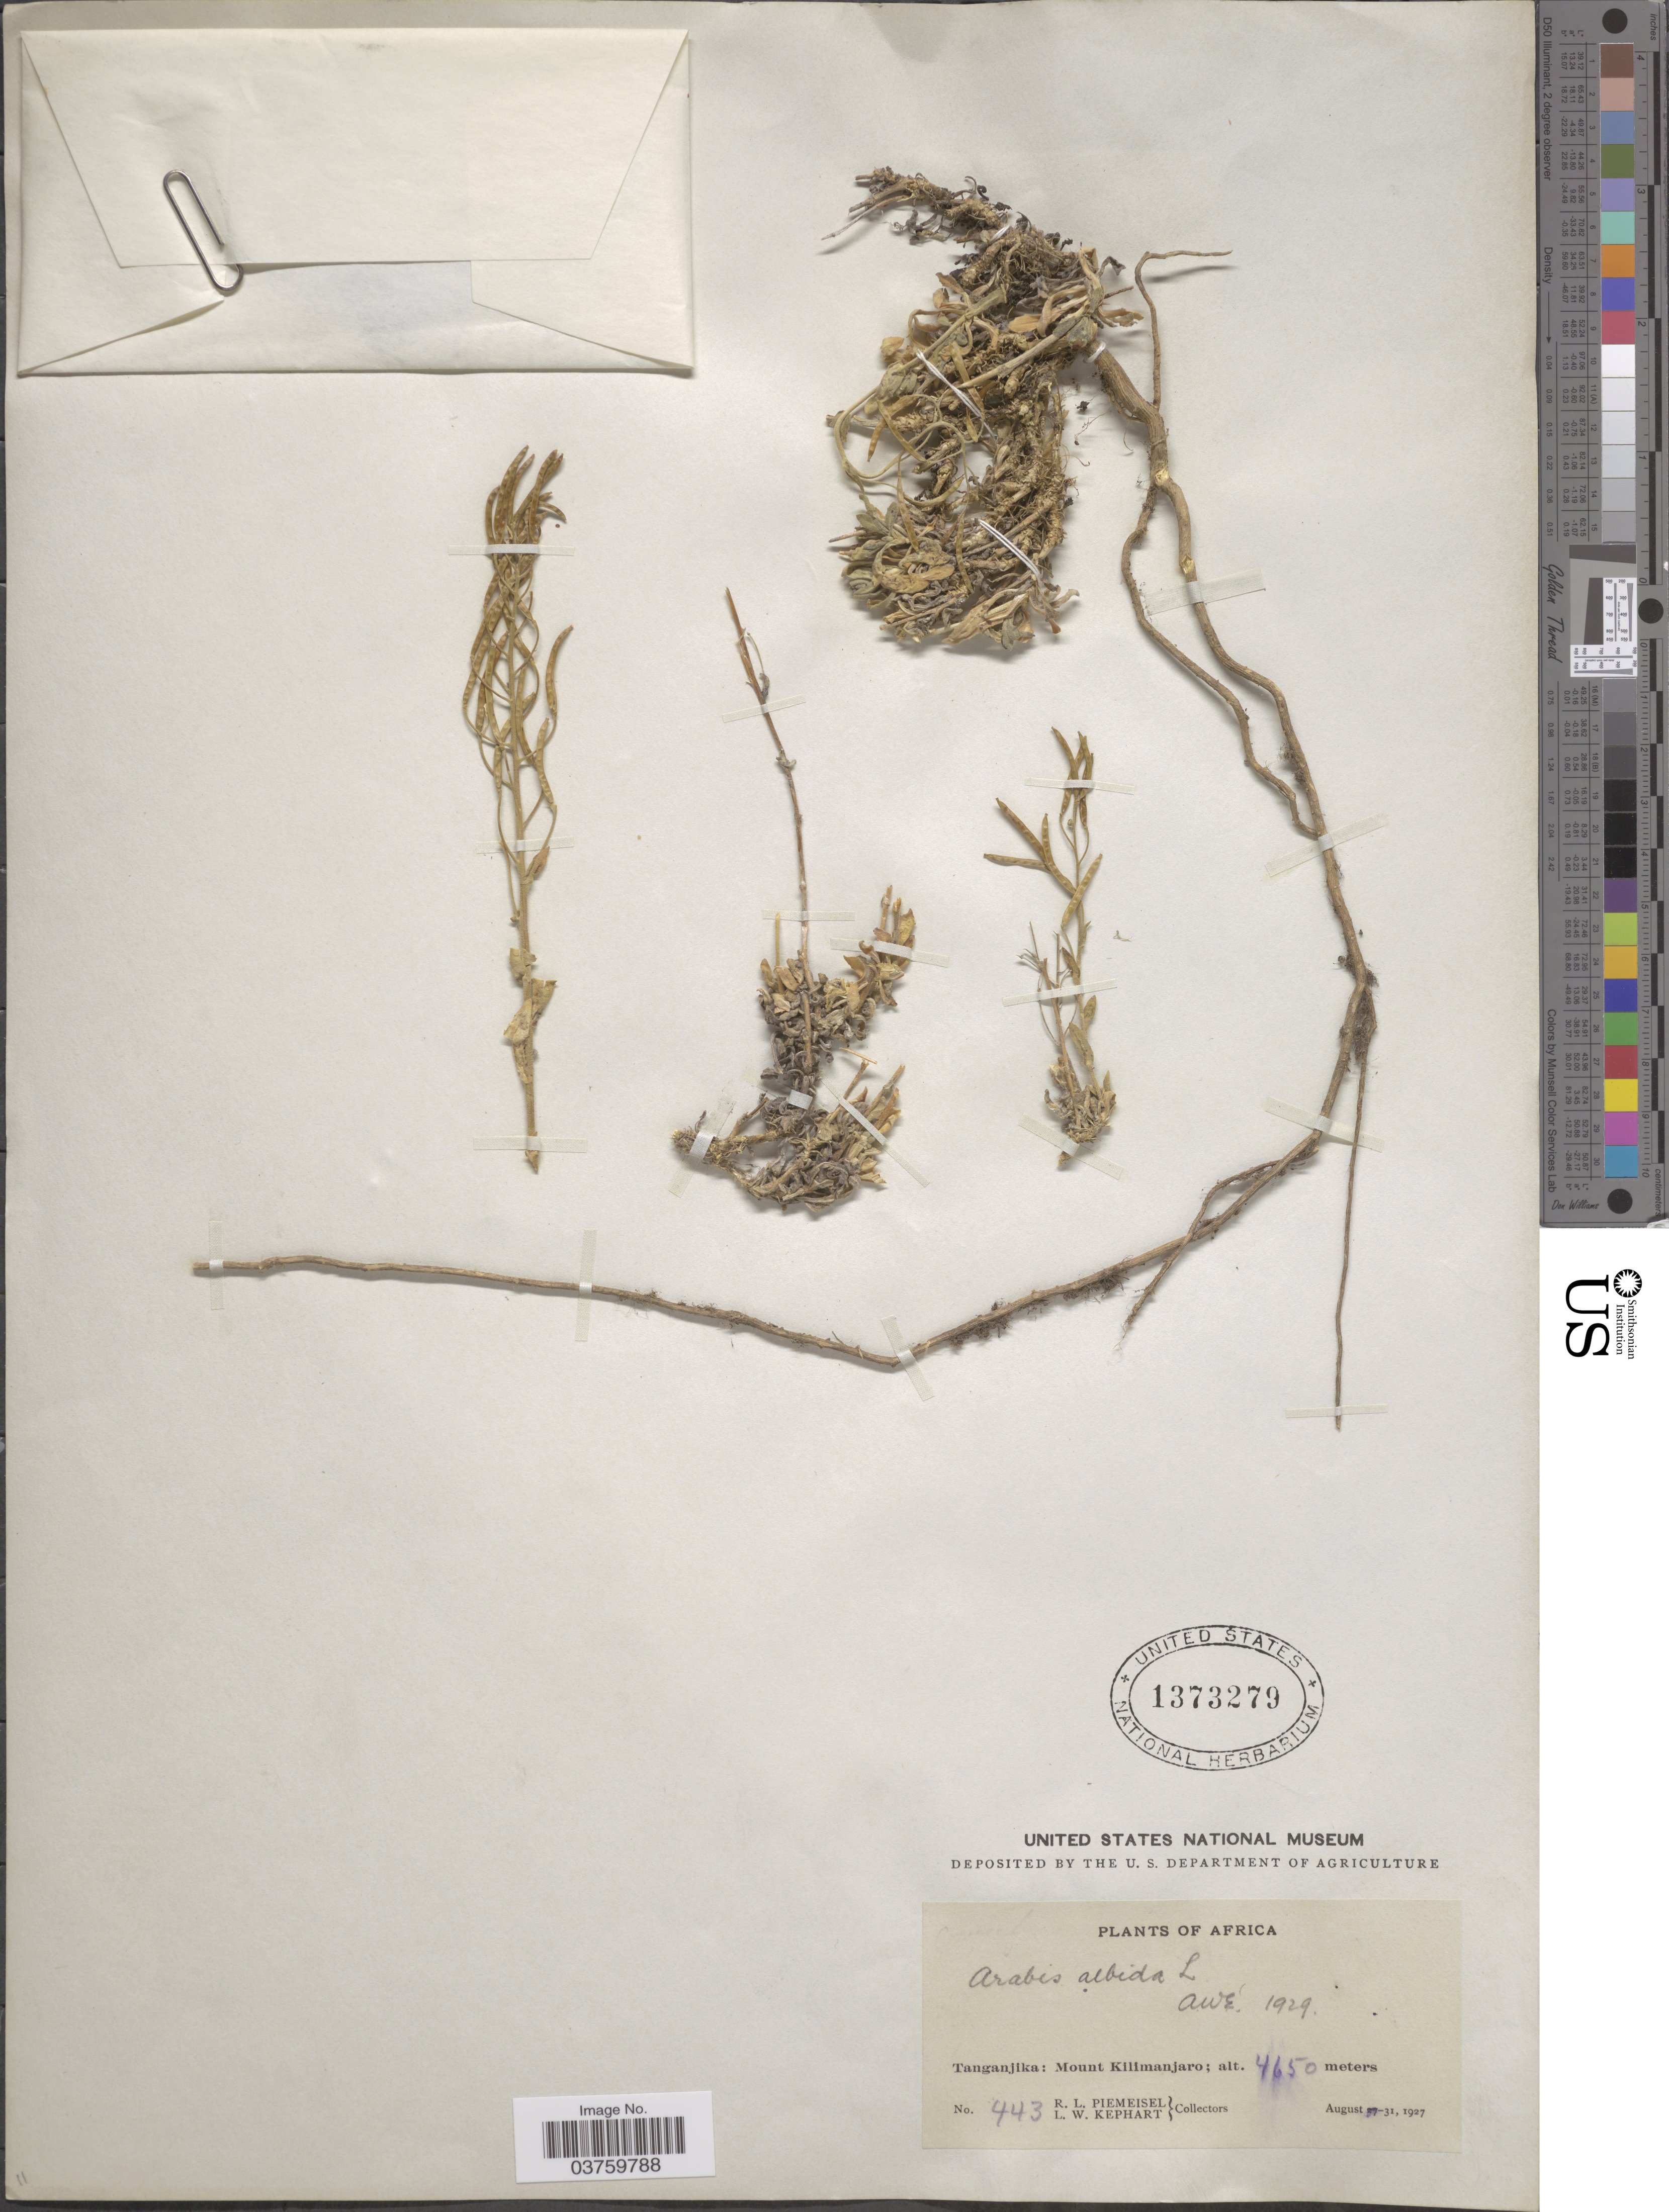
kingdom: Plantae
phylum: Tracheophyta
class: Magnoliopsida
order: Brassicales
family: Brassicaceae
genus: Arabis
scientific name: Arabis albida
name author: Steven ex Fisch.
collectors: R. L. Piemeisel & L. W. Kephart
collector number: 443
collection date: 1927-08-27/1927-08-31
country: Tanzania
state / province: Kilimanjaro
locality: Tanganjika: Mount Kilimanjaro.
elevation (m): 4650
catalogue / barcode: US 1373279